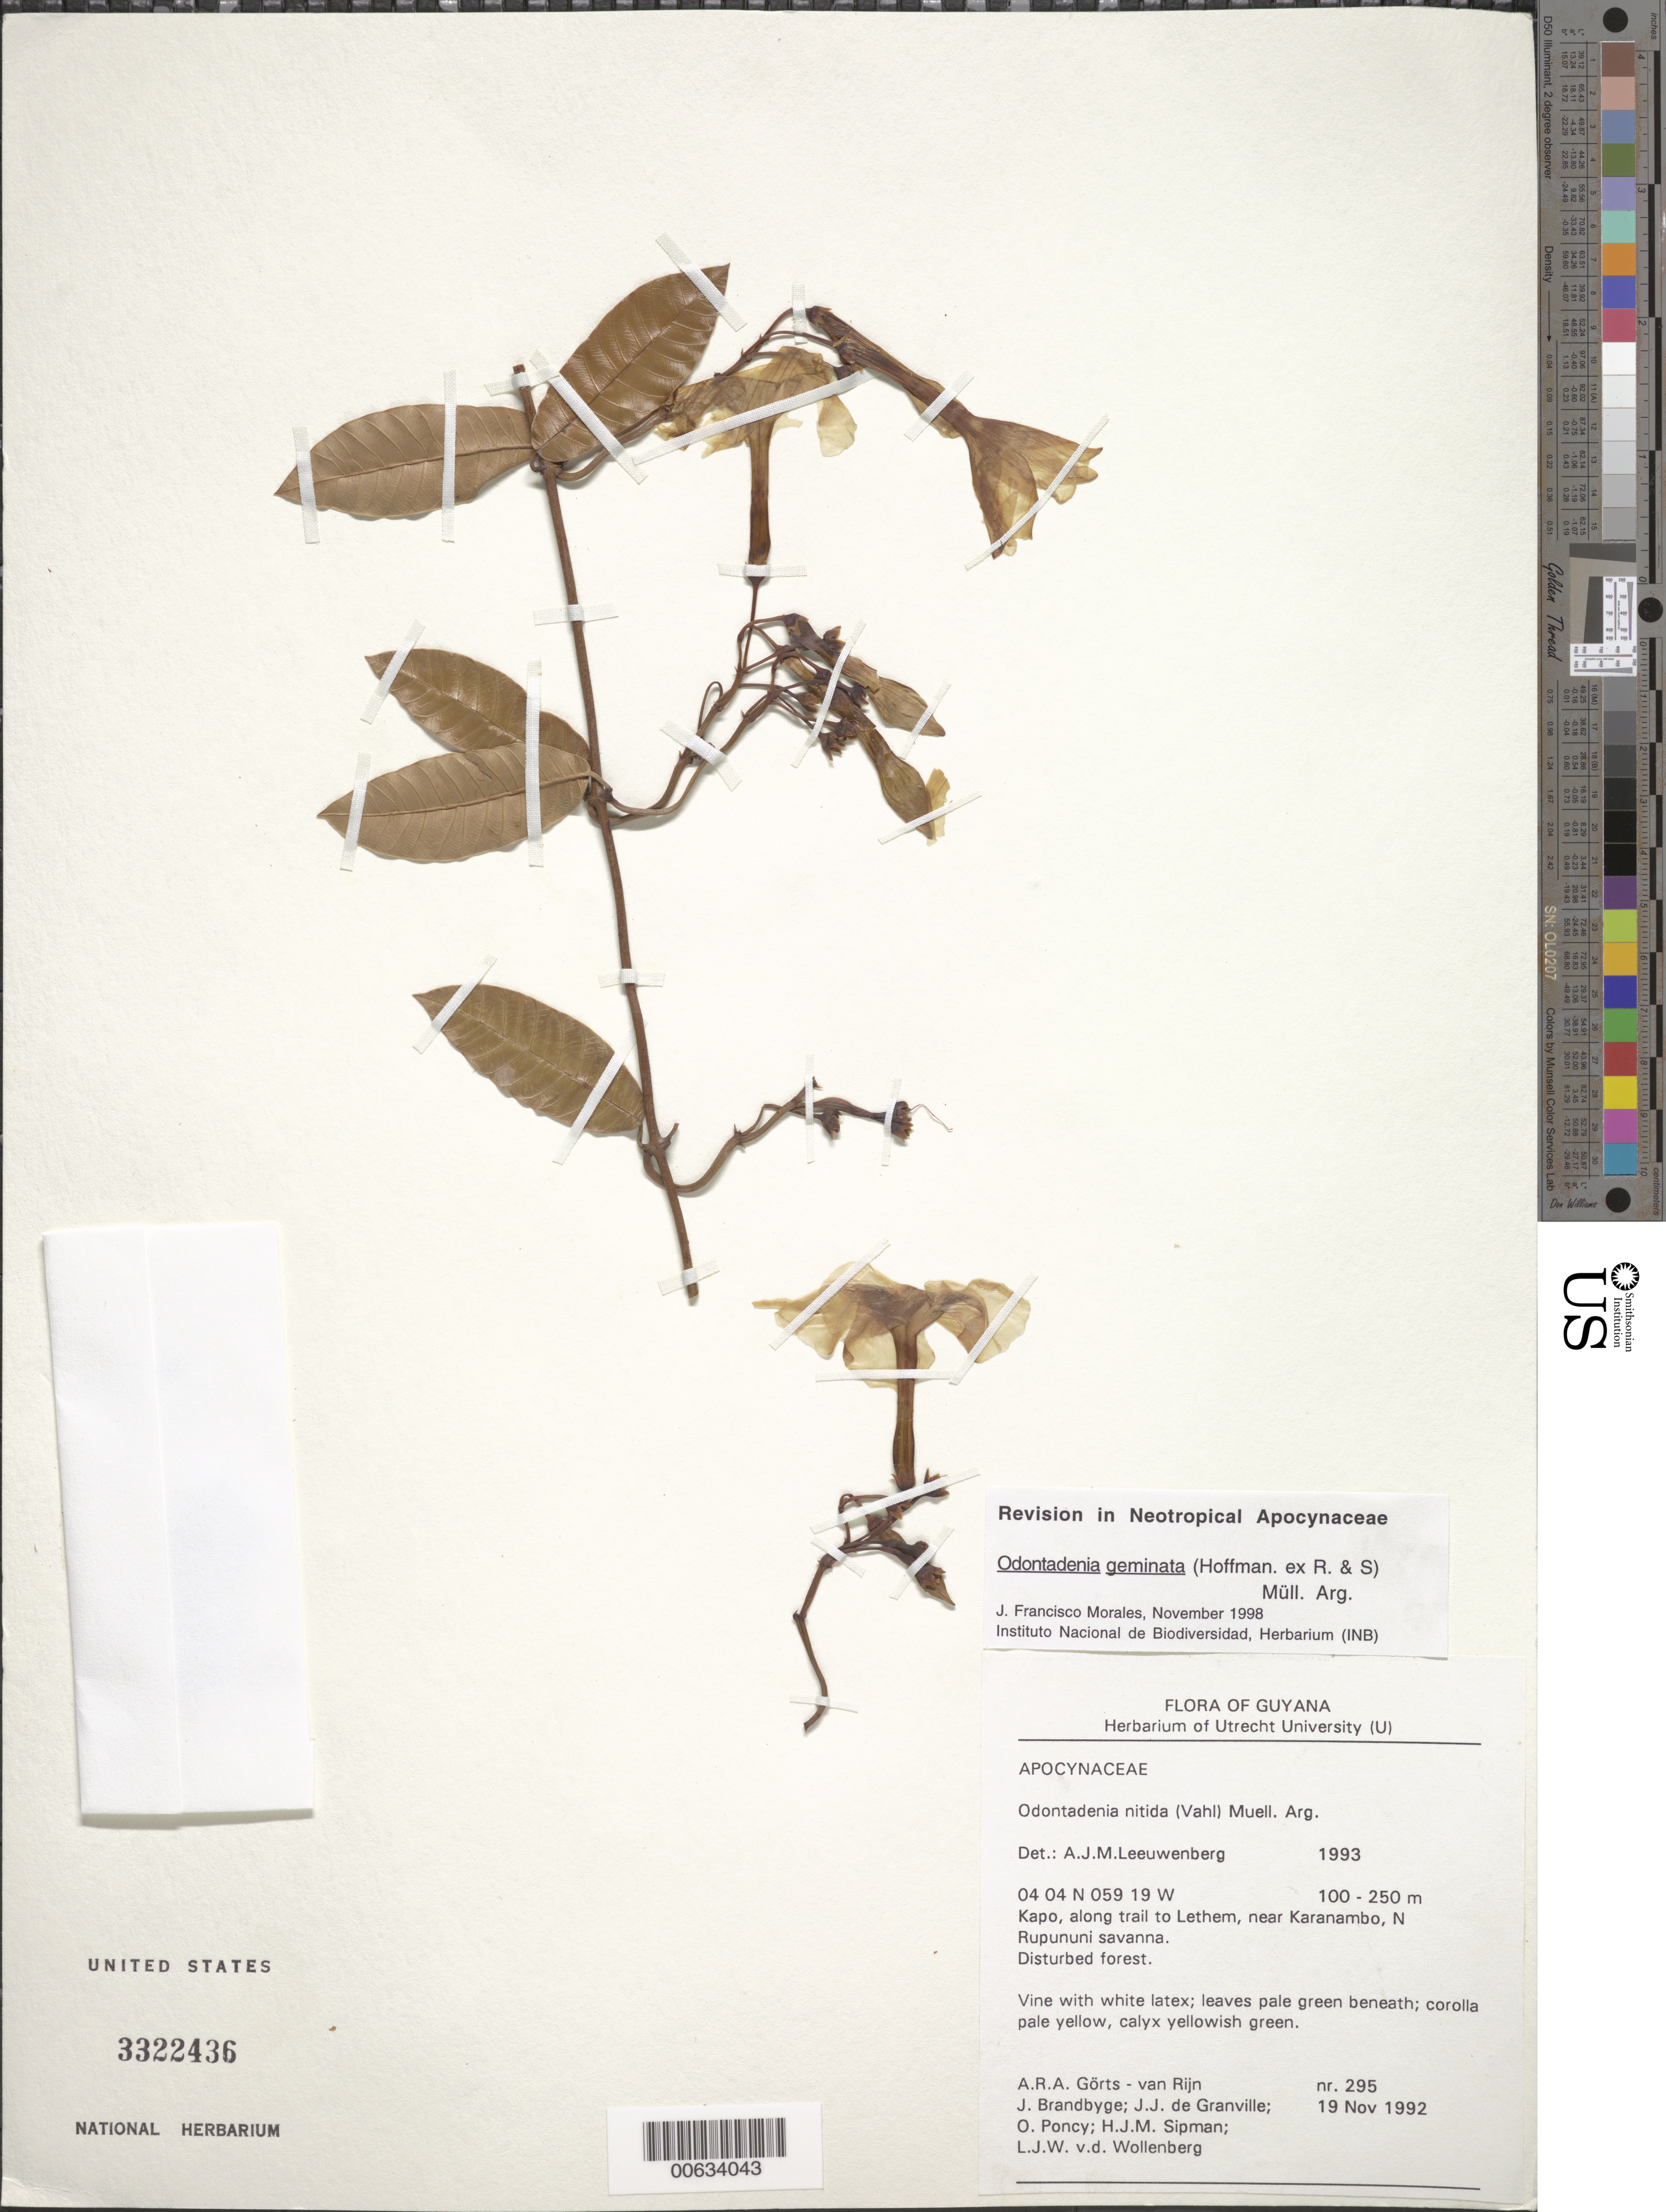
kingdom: Plantae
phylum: Tracheophyta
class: Magnoliopsida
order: Gentianales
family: Apocynaceae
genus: Odontadenia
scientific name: Odontadenia nitida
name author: (Vahl) Müll. Arg.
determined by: Leeuwenberg, A. J. M.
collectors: A. .R. A. Görts-van Rijn, J. Brandbyge, J.-J. de Granville, O. Poncy, H. J. M. Sipman & L. van der Wollenberg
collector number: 295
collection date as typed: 19-Nov-92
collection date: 1992-11-19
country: Guyana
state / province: U. Takutu-U. Essequibo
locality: Kapo, along trail to Lethem, near Karanambo, N. Rupununi Savanna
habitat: Disturbed forest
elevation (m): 100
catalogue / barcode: US 3322436